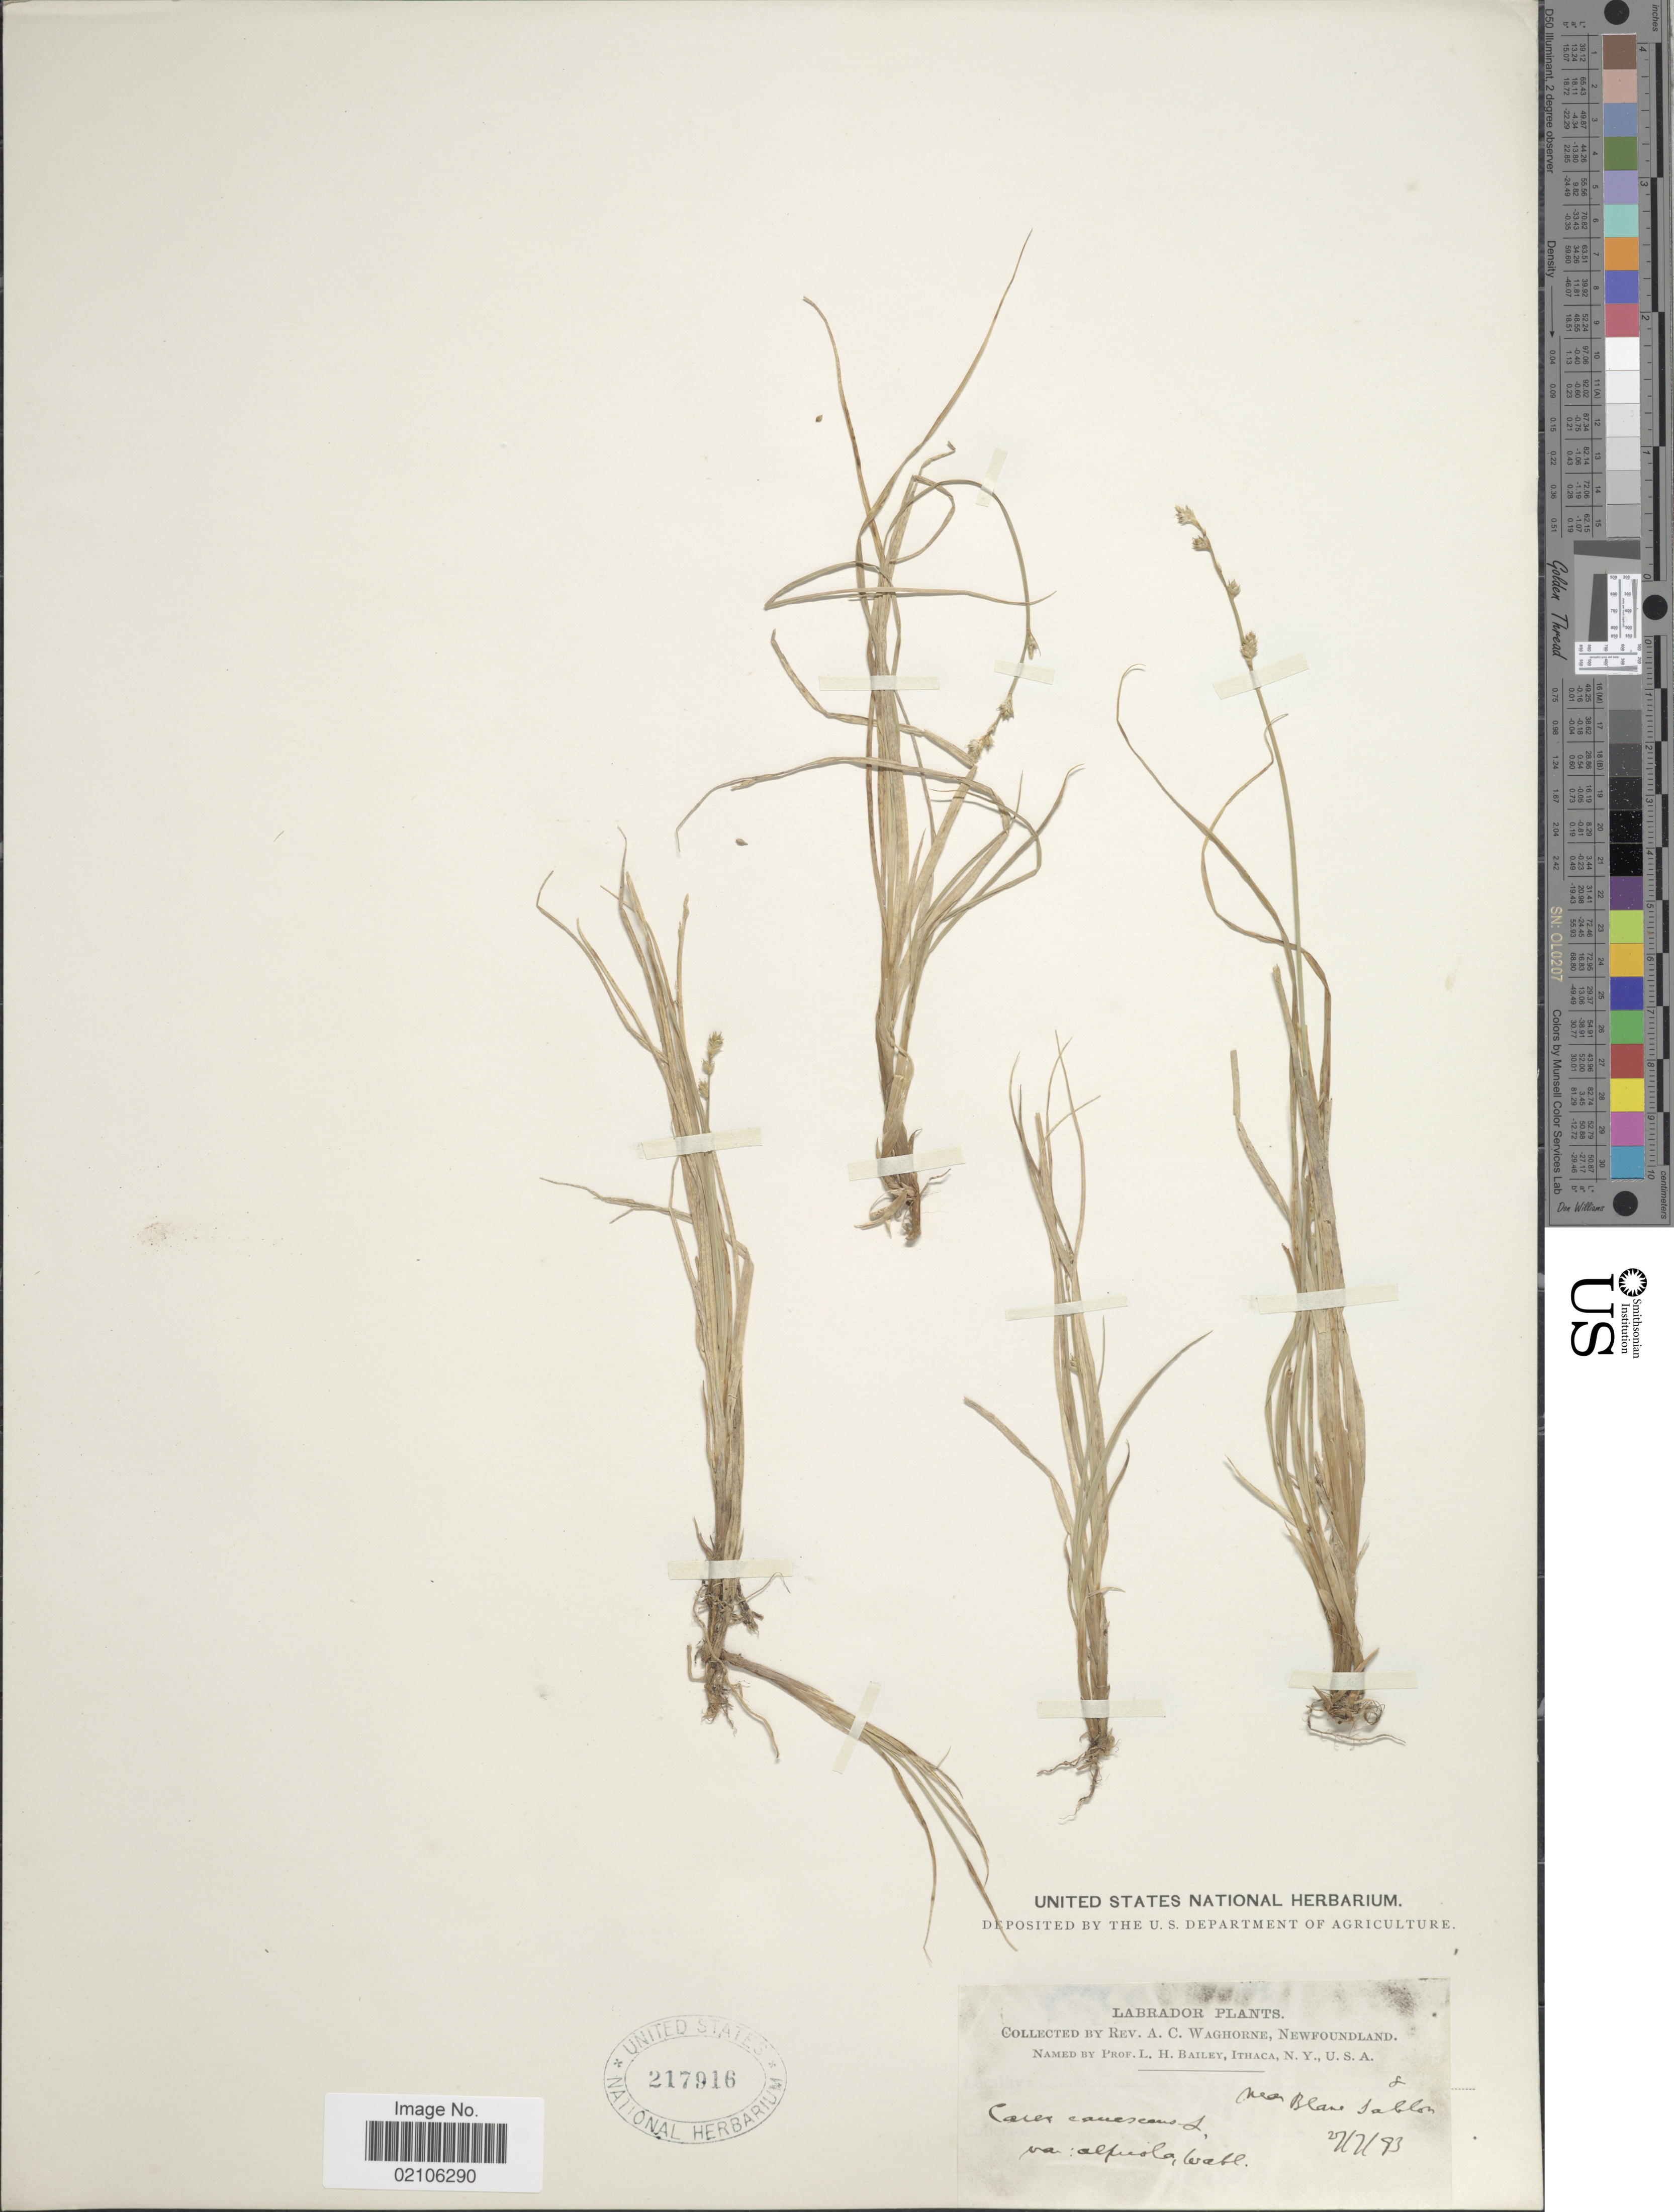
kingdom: Plantae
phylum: Tracheophyta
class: Liliopsida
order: Poales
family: Cyperaceae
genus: Carex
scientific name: Carex brunnescens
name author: (Pers.) Poir.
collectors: A. Waghorne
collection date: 1893-07-27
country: Canada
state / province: Newfoundland and Labrador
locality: Labrador, near Blanc Sablon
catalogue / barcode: US 217916